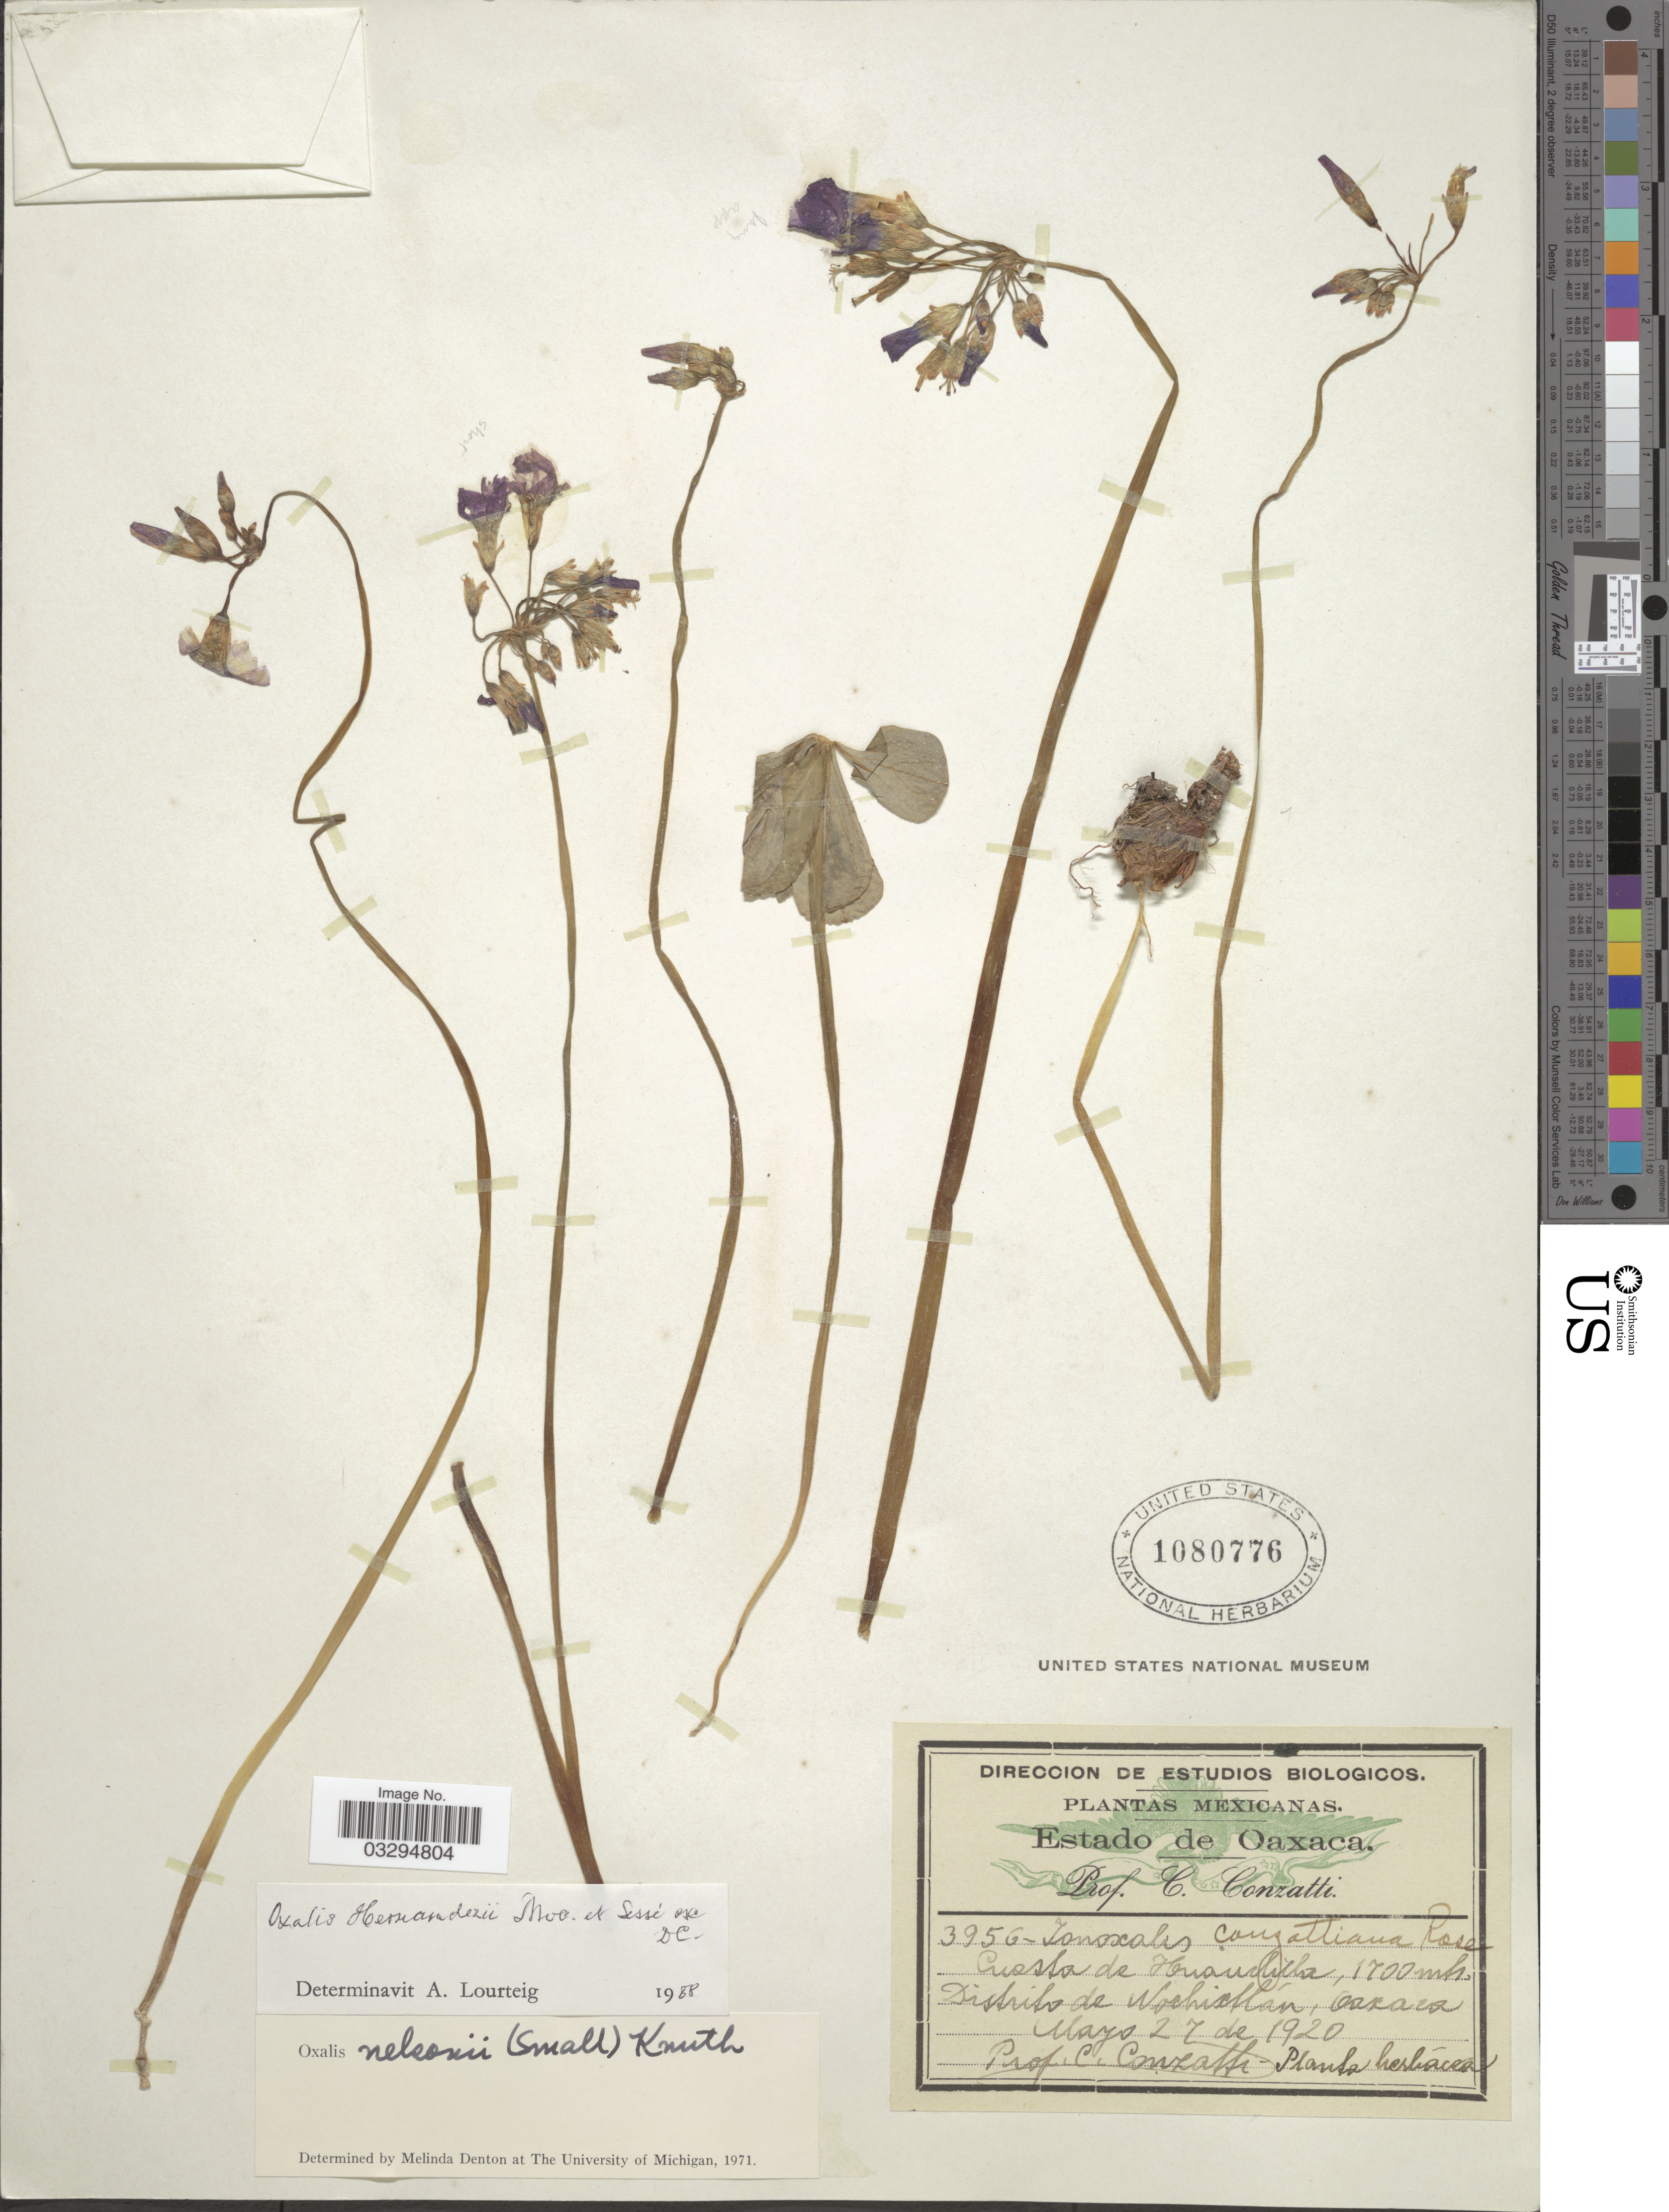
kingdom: Plantae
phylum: Tracheophyta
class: Magnoliopsida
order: Oxalidales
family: Oxalidaceae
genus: Oxalis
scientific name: Oxalis hernandezii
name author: Moc. & Sessé ex DC.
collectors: C. Conzatti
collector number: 3956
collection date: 1920-05-27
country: Mexico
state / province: Oaxaca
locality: Cuesta de Huanchilla, Distrito de Nochixtlán.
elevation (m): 1700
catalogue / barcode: US 1080776